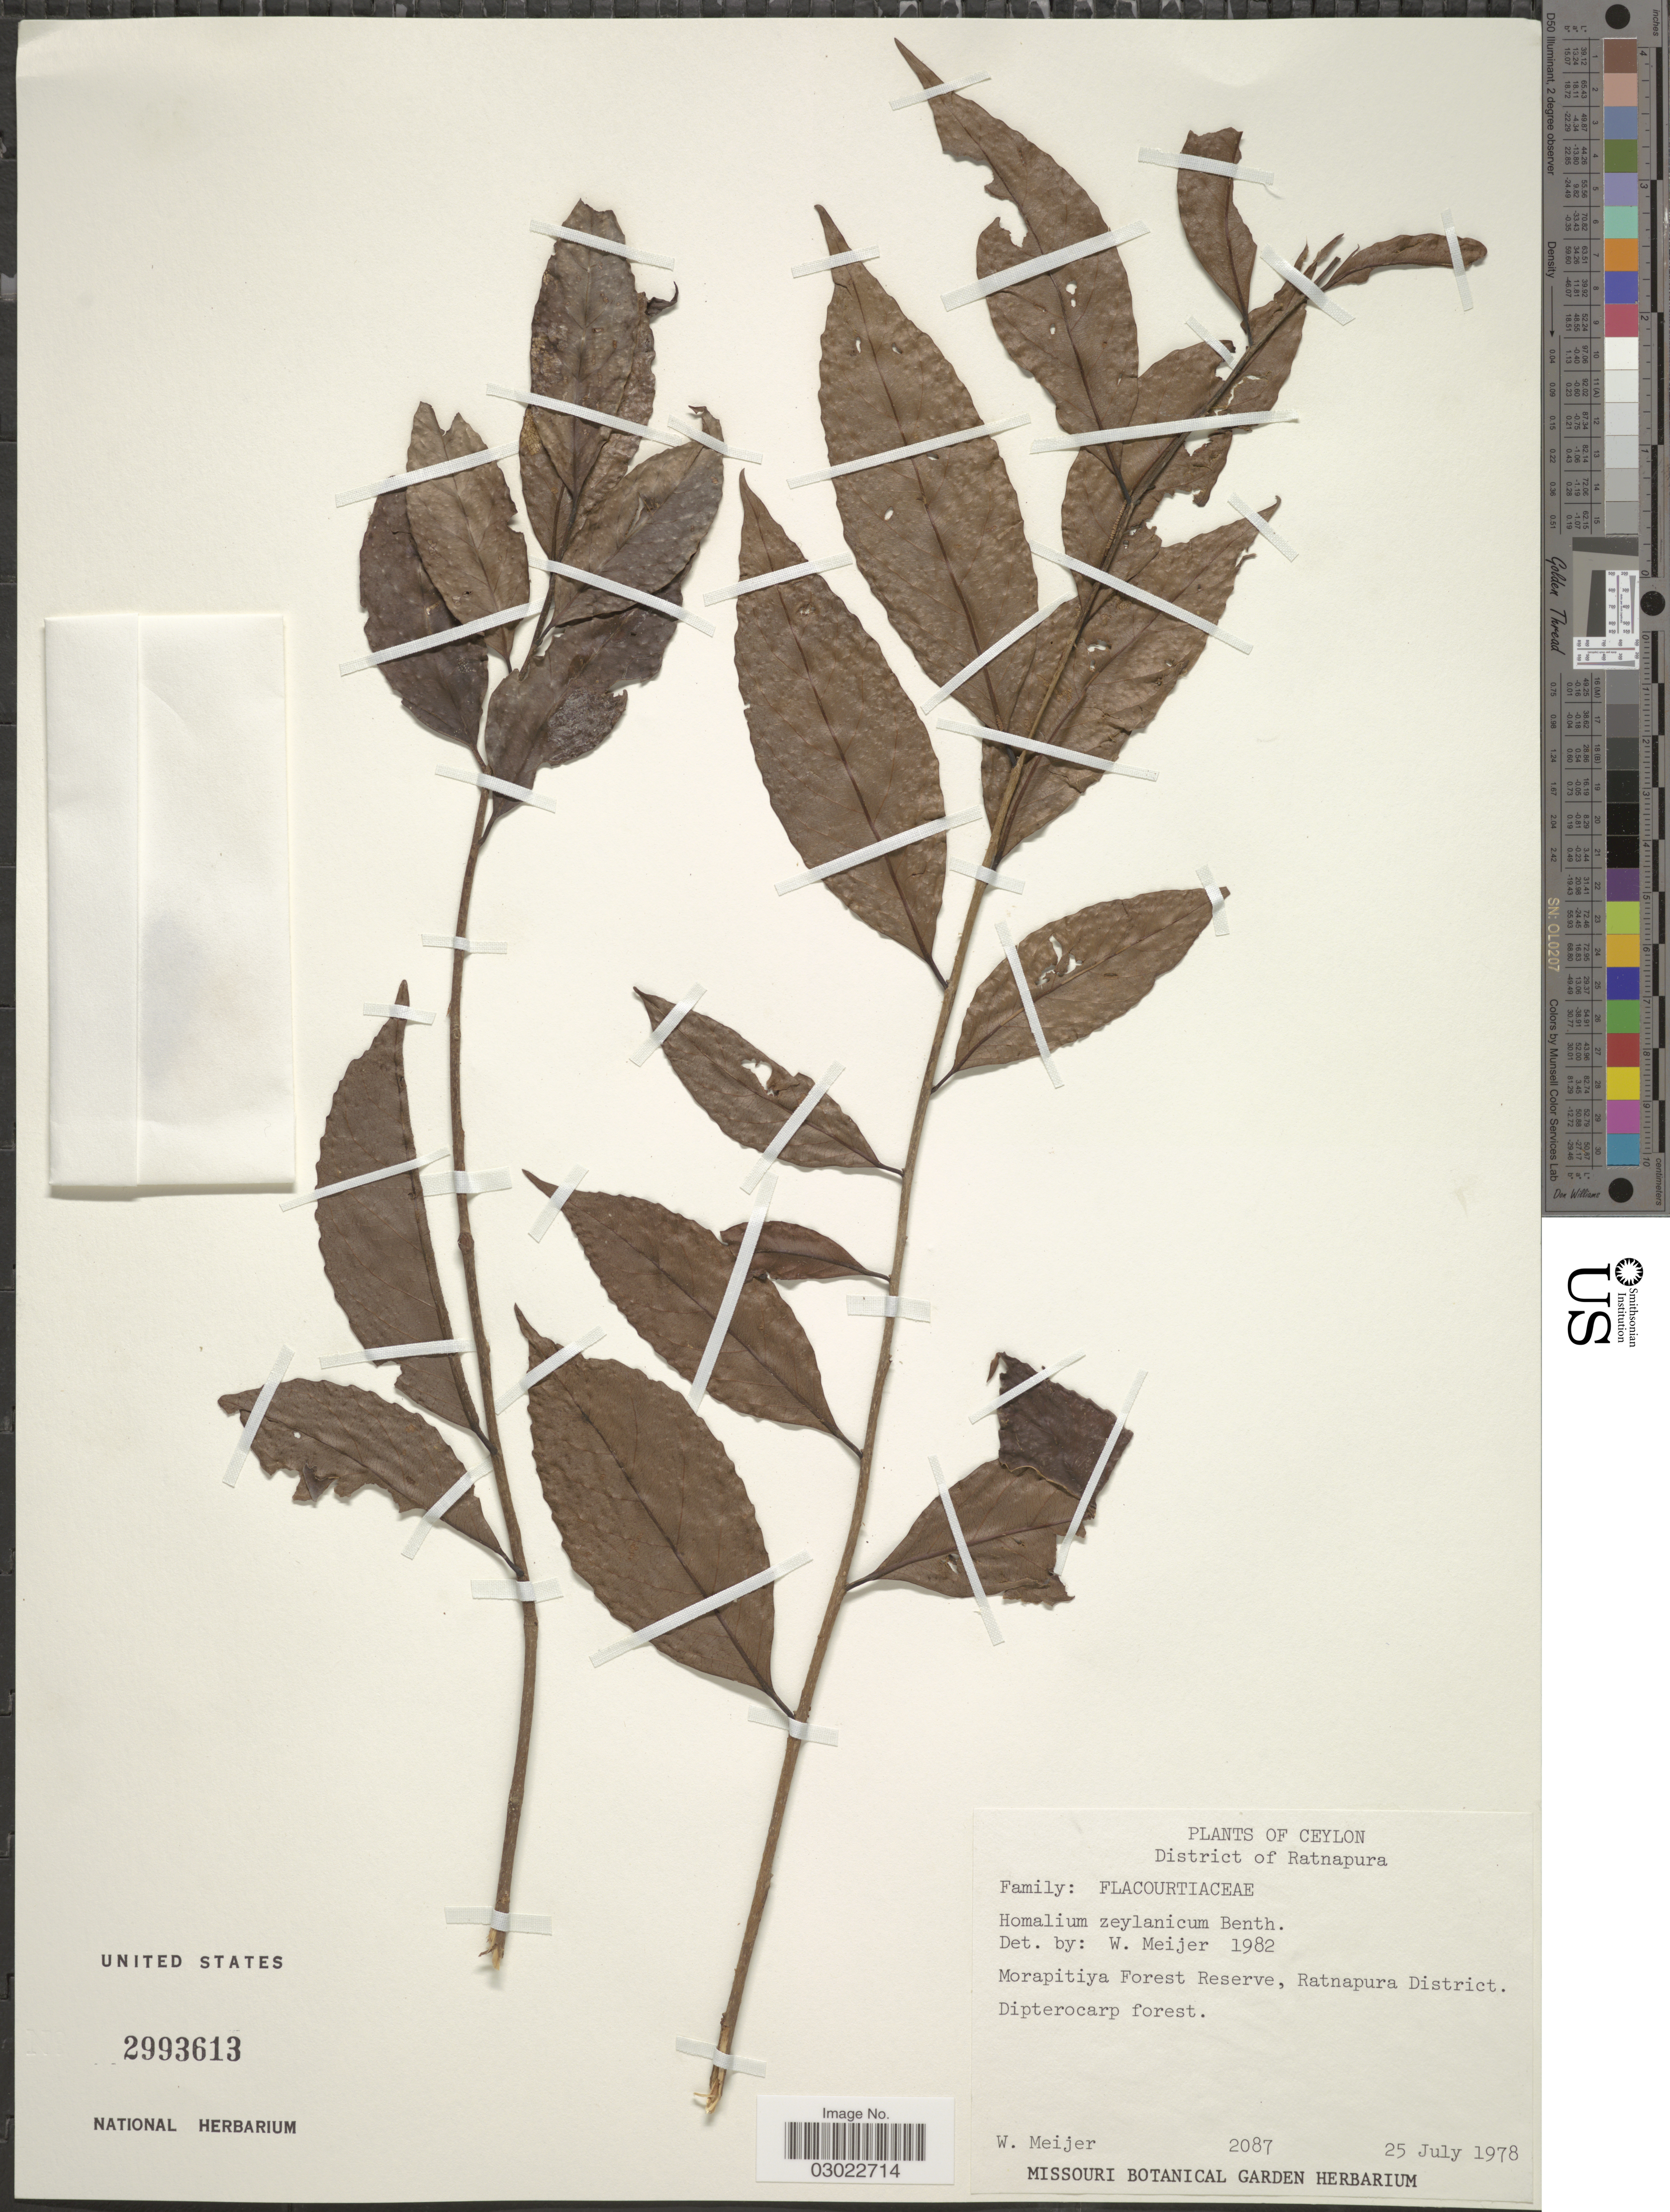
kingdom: Plantae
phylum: Tracheophyta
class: Magnoliopsida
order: Malpighiales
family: Salicaceae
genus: Homalium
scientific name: Homalium ceylanicum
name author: (Gardner) Benth.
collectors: W. Meijer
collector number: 2087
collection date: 1978-07-25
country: Sri Lanka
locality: Ceylon. District of Ratnapura. Morapitiya Forest Reserve, Ratnapura District.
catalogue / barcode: US 2993613